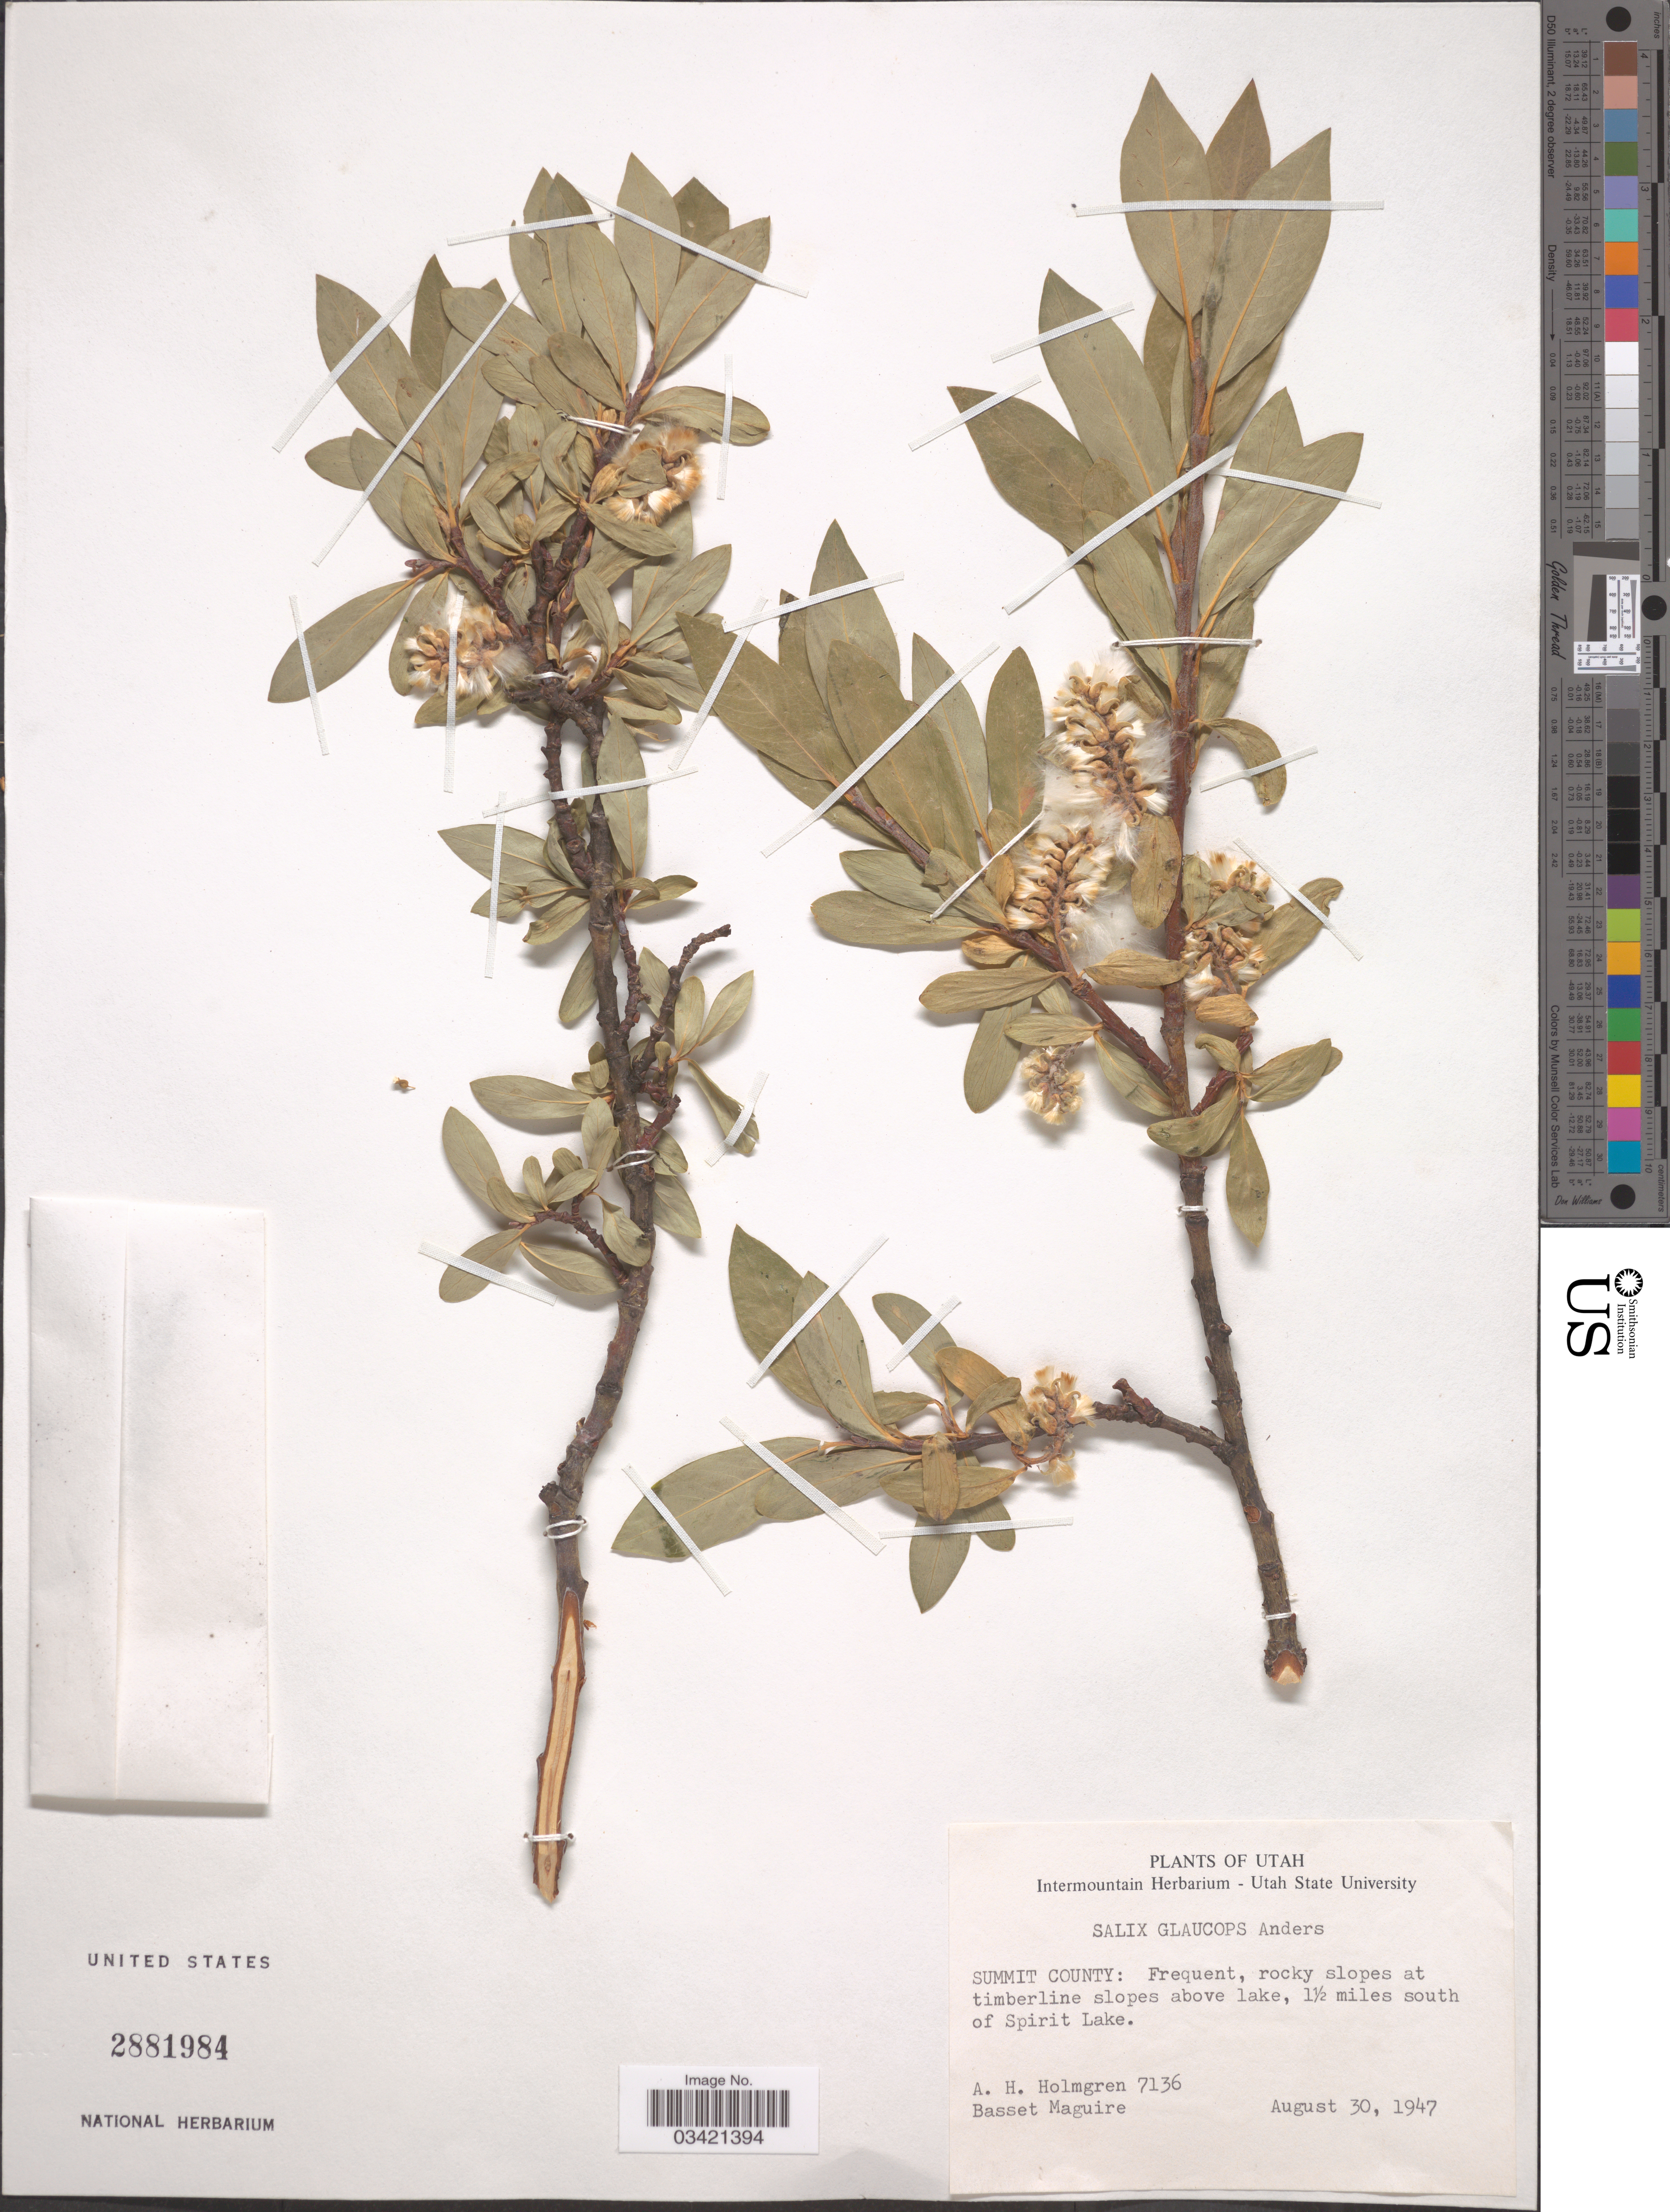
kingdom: Plantae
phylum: Tracheophyta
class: Magnoliopsida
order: Malpighiales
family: Salicaceae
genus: Salix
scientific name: Salix x glaucops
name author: Andersson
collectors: A. H. Holmgren & B. Maguire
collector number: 7136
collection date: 1947-08-30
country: United States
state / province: Utah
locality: Summit County: Frequent, rocky slopes at timberline slopes above lake, 1½ miles south of Spirit Lake.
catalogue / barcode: US 2881984